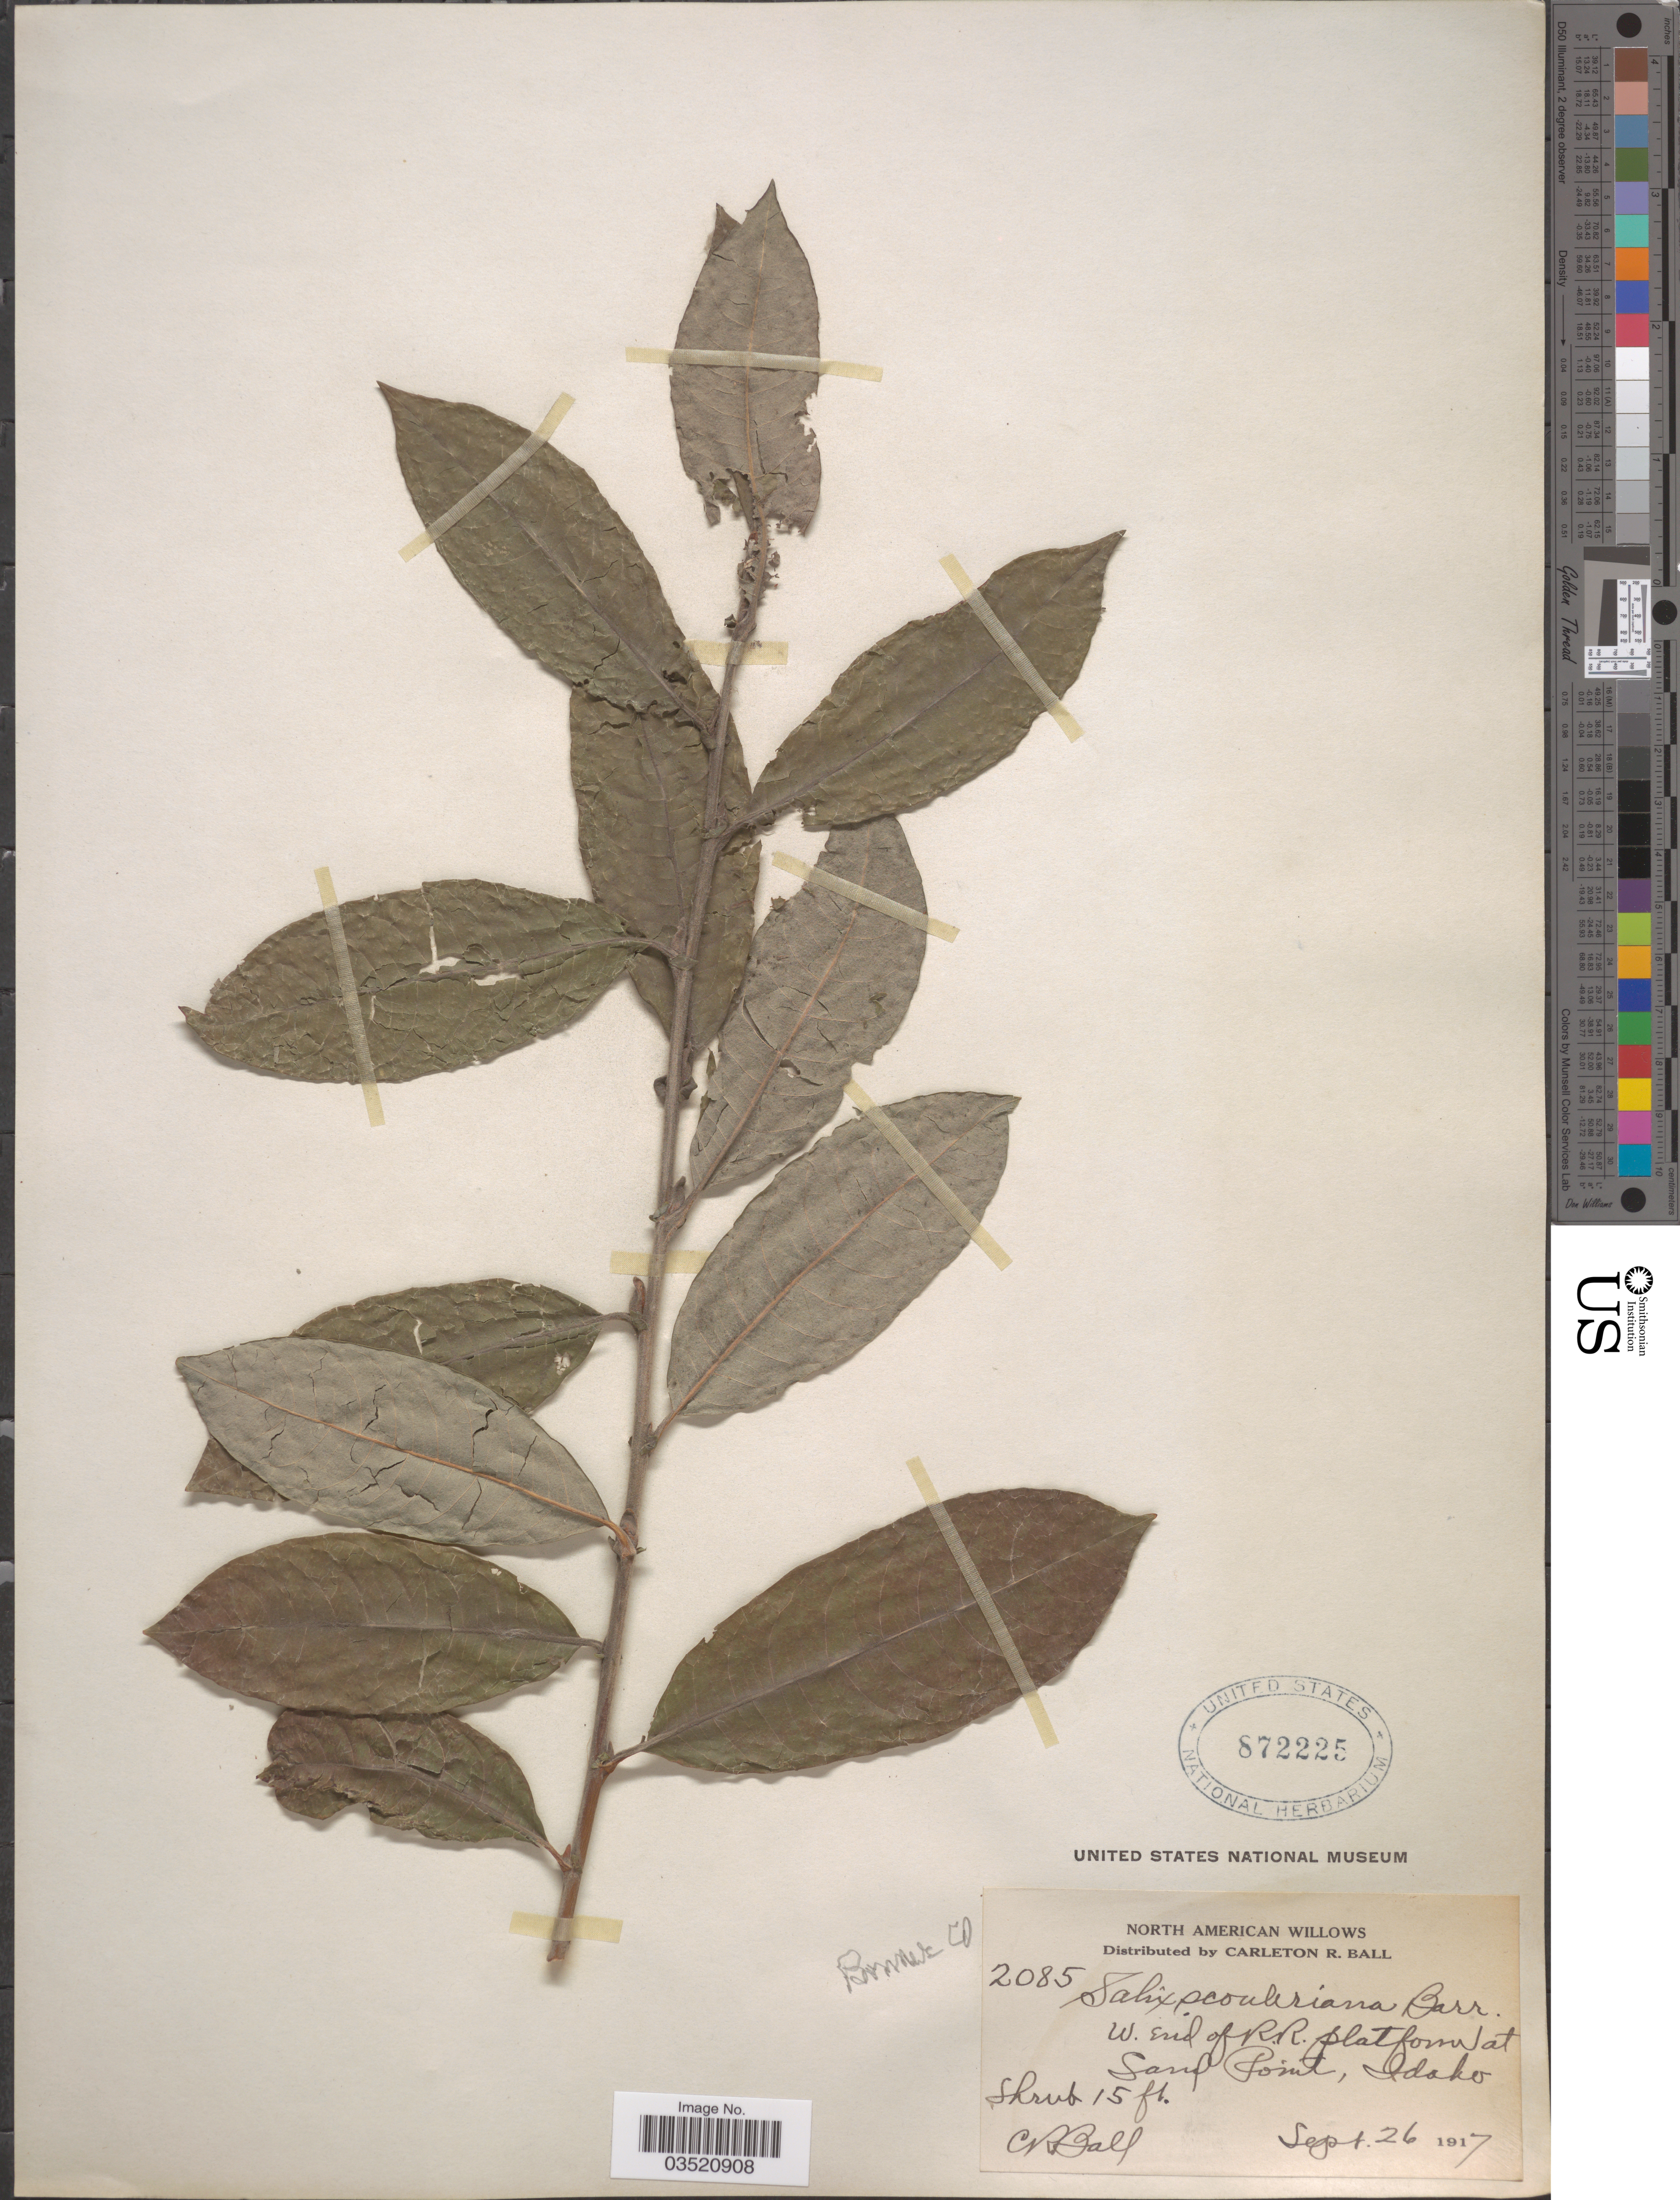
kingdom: Plantae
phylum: Tracheophyta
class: Magnoliopsida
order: Malpighiales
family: Salicaceae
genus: Salix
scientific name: Salix scouleriana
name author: Barratt ex Hook.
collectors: C. R. Ball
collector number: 2085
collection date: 1917-09-26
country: United States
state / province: Idaho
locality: W. end of R.R. platform at Sand Point. Bonner Co.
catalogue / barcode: US 872225